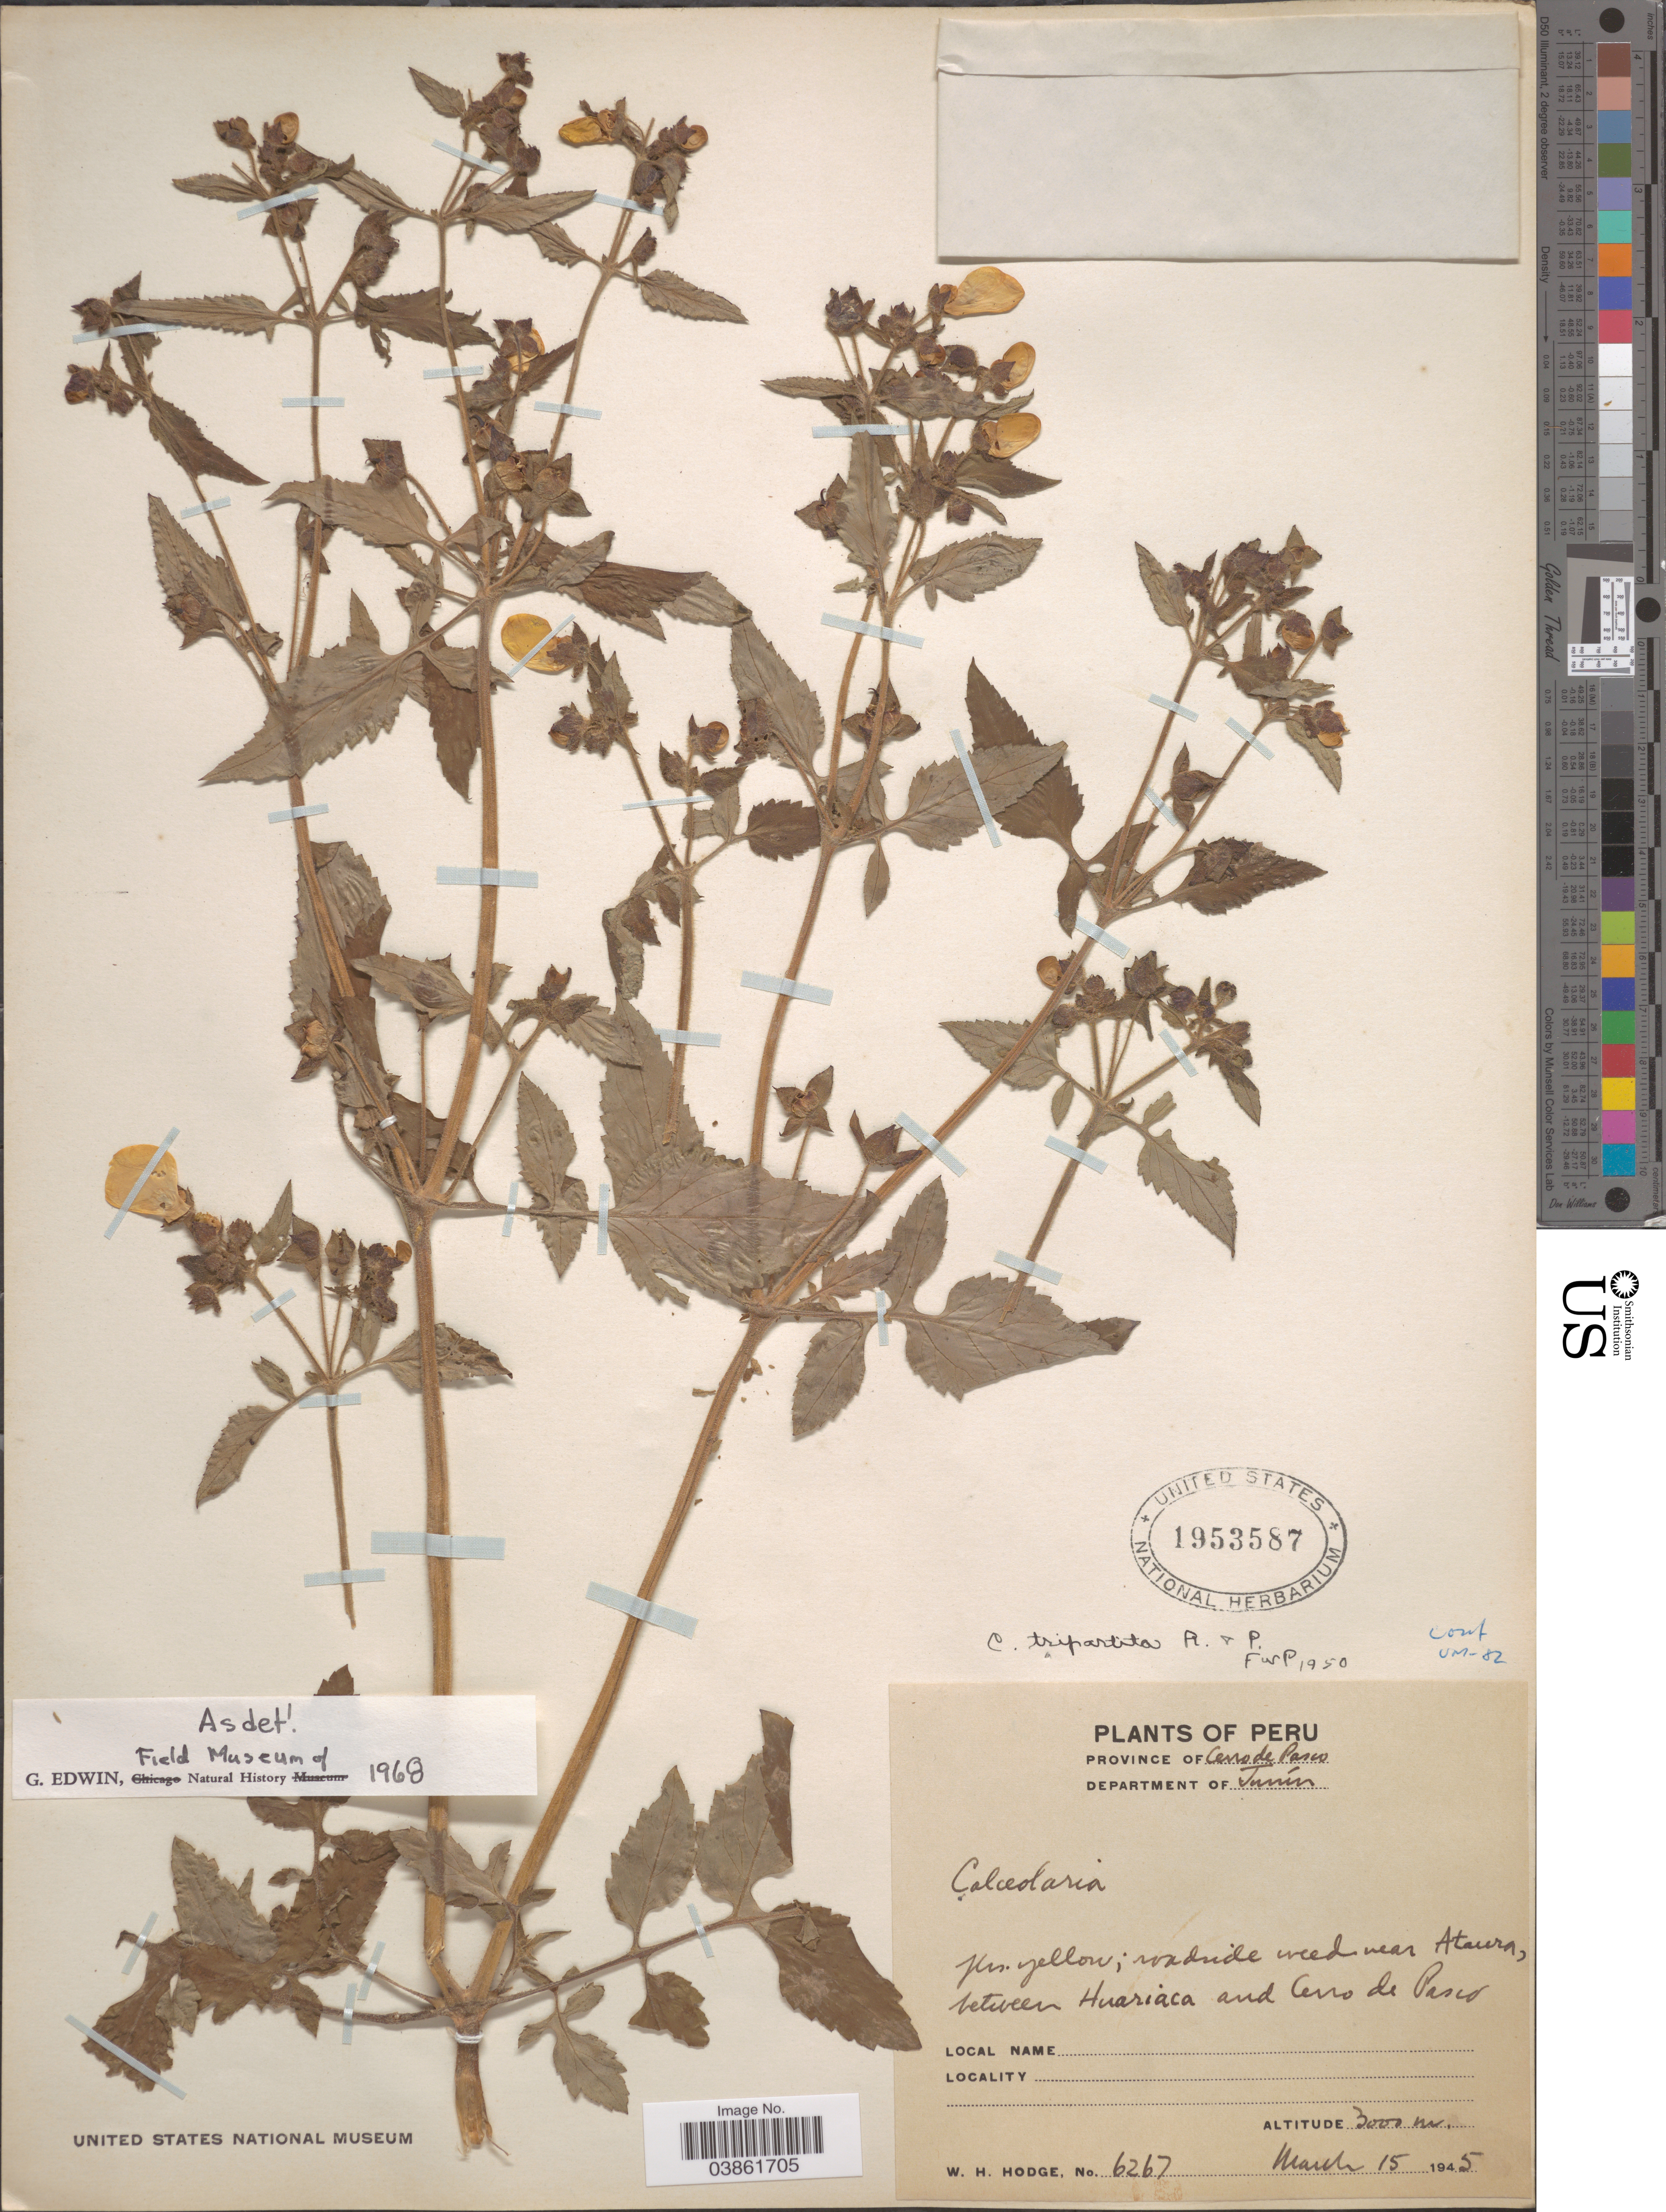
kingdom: Plantae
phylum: Tracheophyta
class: Magnoliopsida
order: Lamiales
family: Calceolariaceae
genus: Calceolaria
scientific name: Calceolaria tripartita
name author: Ruiz & Pav.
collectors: W. Hodge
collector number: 6267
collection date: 1945-03-15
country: Peru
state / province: Junín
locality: Province of Cerro de Pasco. Department of Junín. Near Ataura, between Huariaca and Cerro de Pasco.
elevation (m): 3000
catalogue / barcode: US 1953587